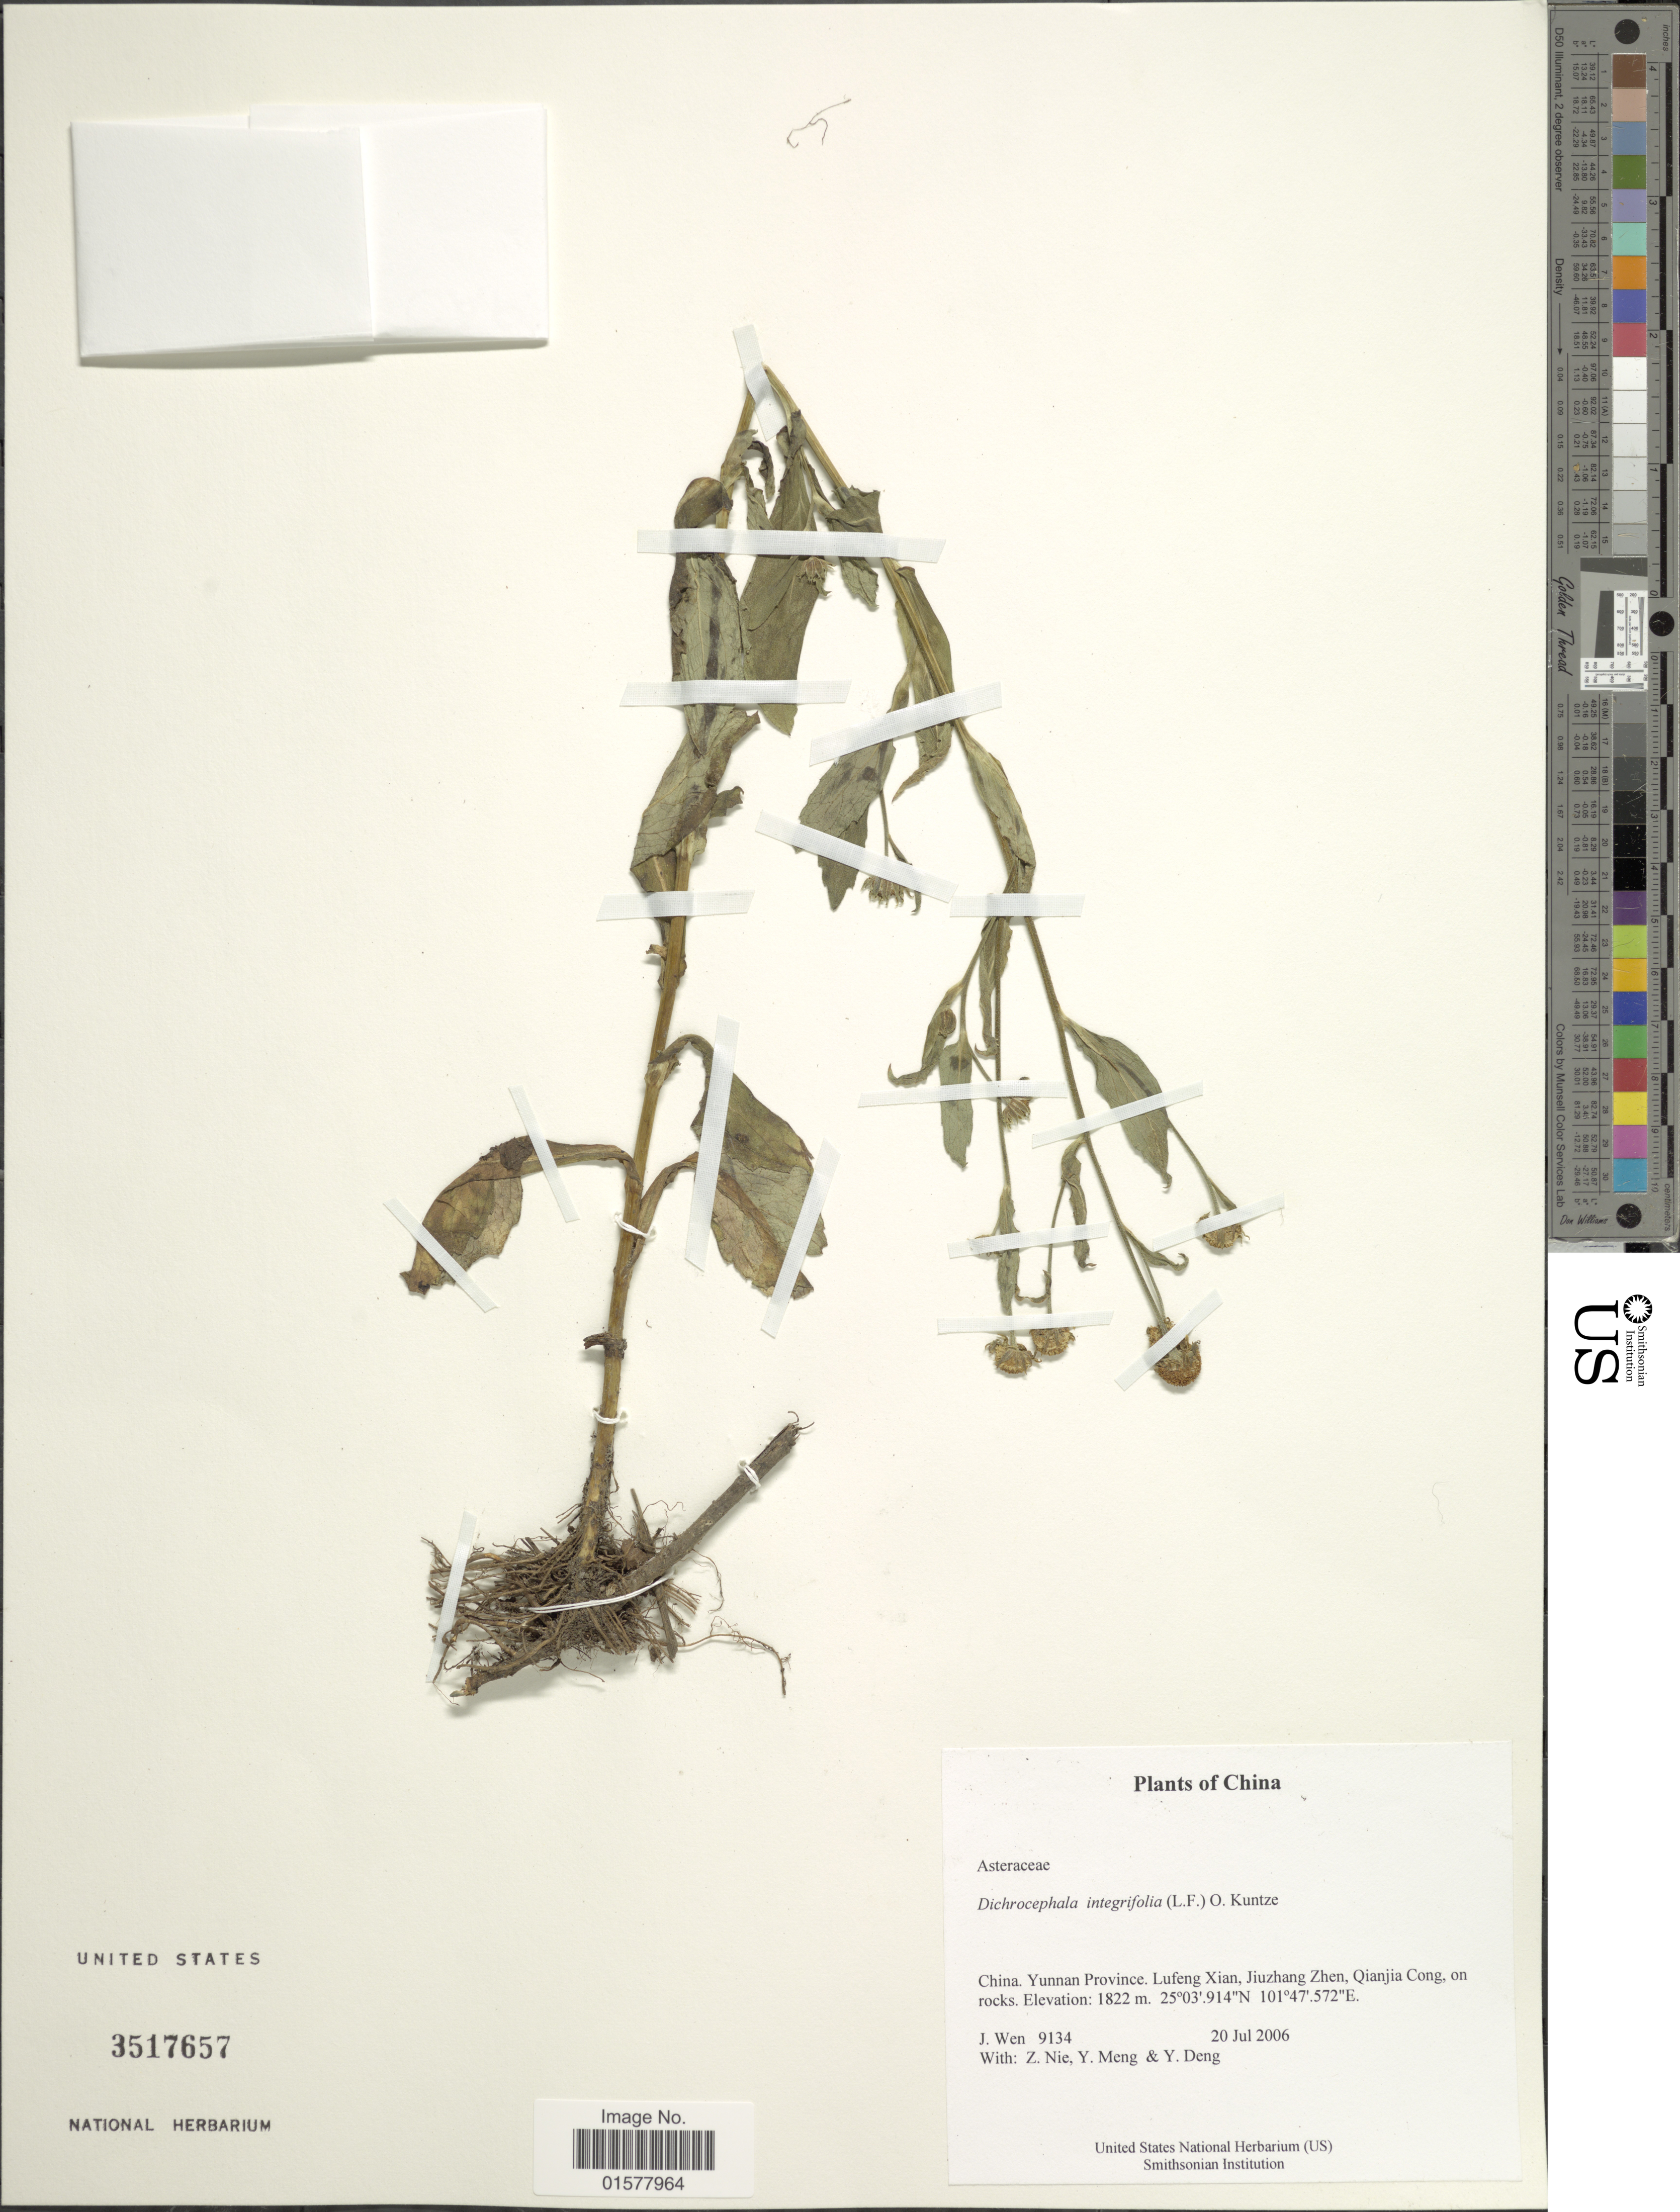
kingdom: Plantae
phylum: Tracheophyta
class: Magnoliopsida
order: Asterales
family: Asteraceae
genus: Dichrocephala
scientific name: Dichrocephala integrifolia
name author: (L. f.) Kuntze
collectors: J. Wen, Z. Nie, Y. Meng & Y. Deng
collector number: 9134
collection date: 2006-07-20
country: China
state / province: Yunnan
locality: China, Yunnan Province: Lufeng Xian, Jiuzhang Zghen, Qianjia Cong, on rocks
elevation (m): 1822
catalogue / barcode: US 3517657